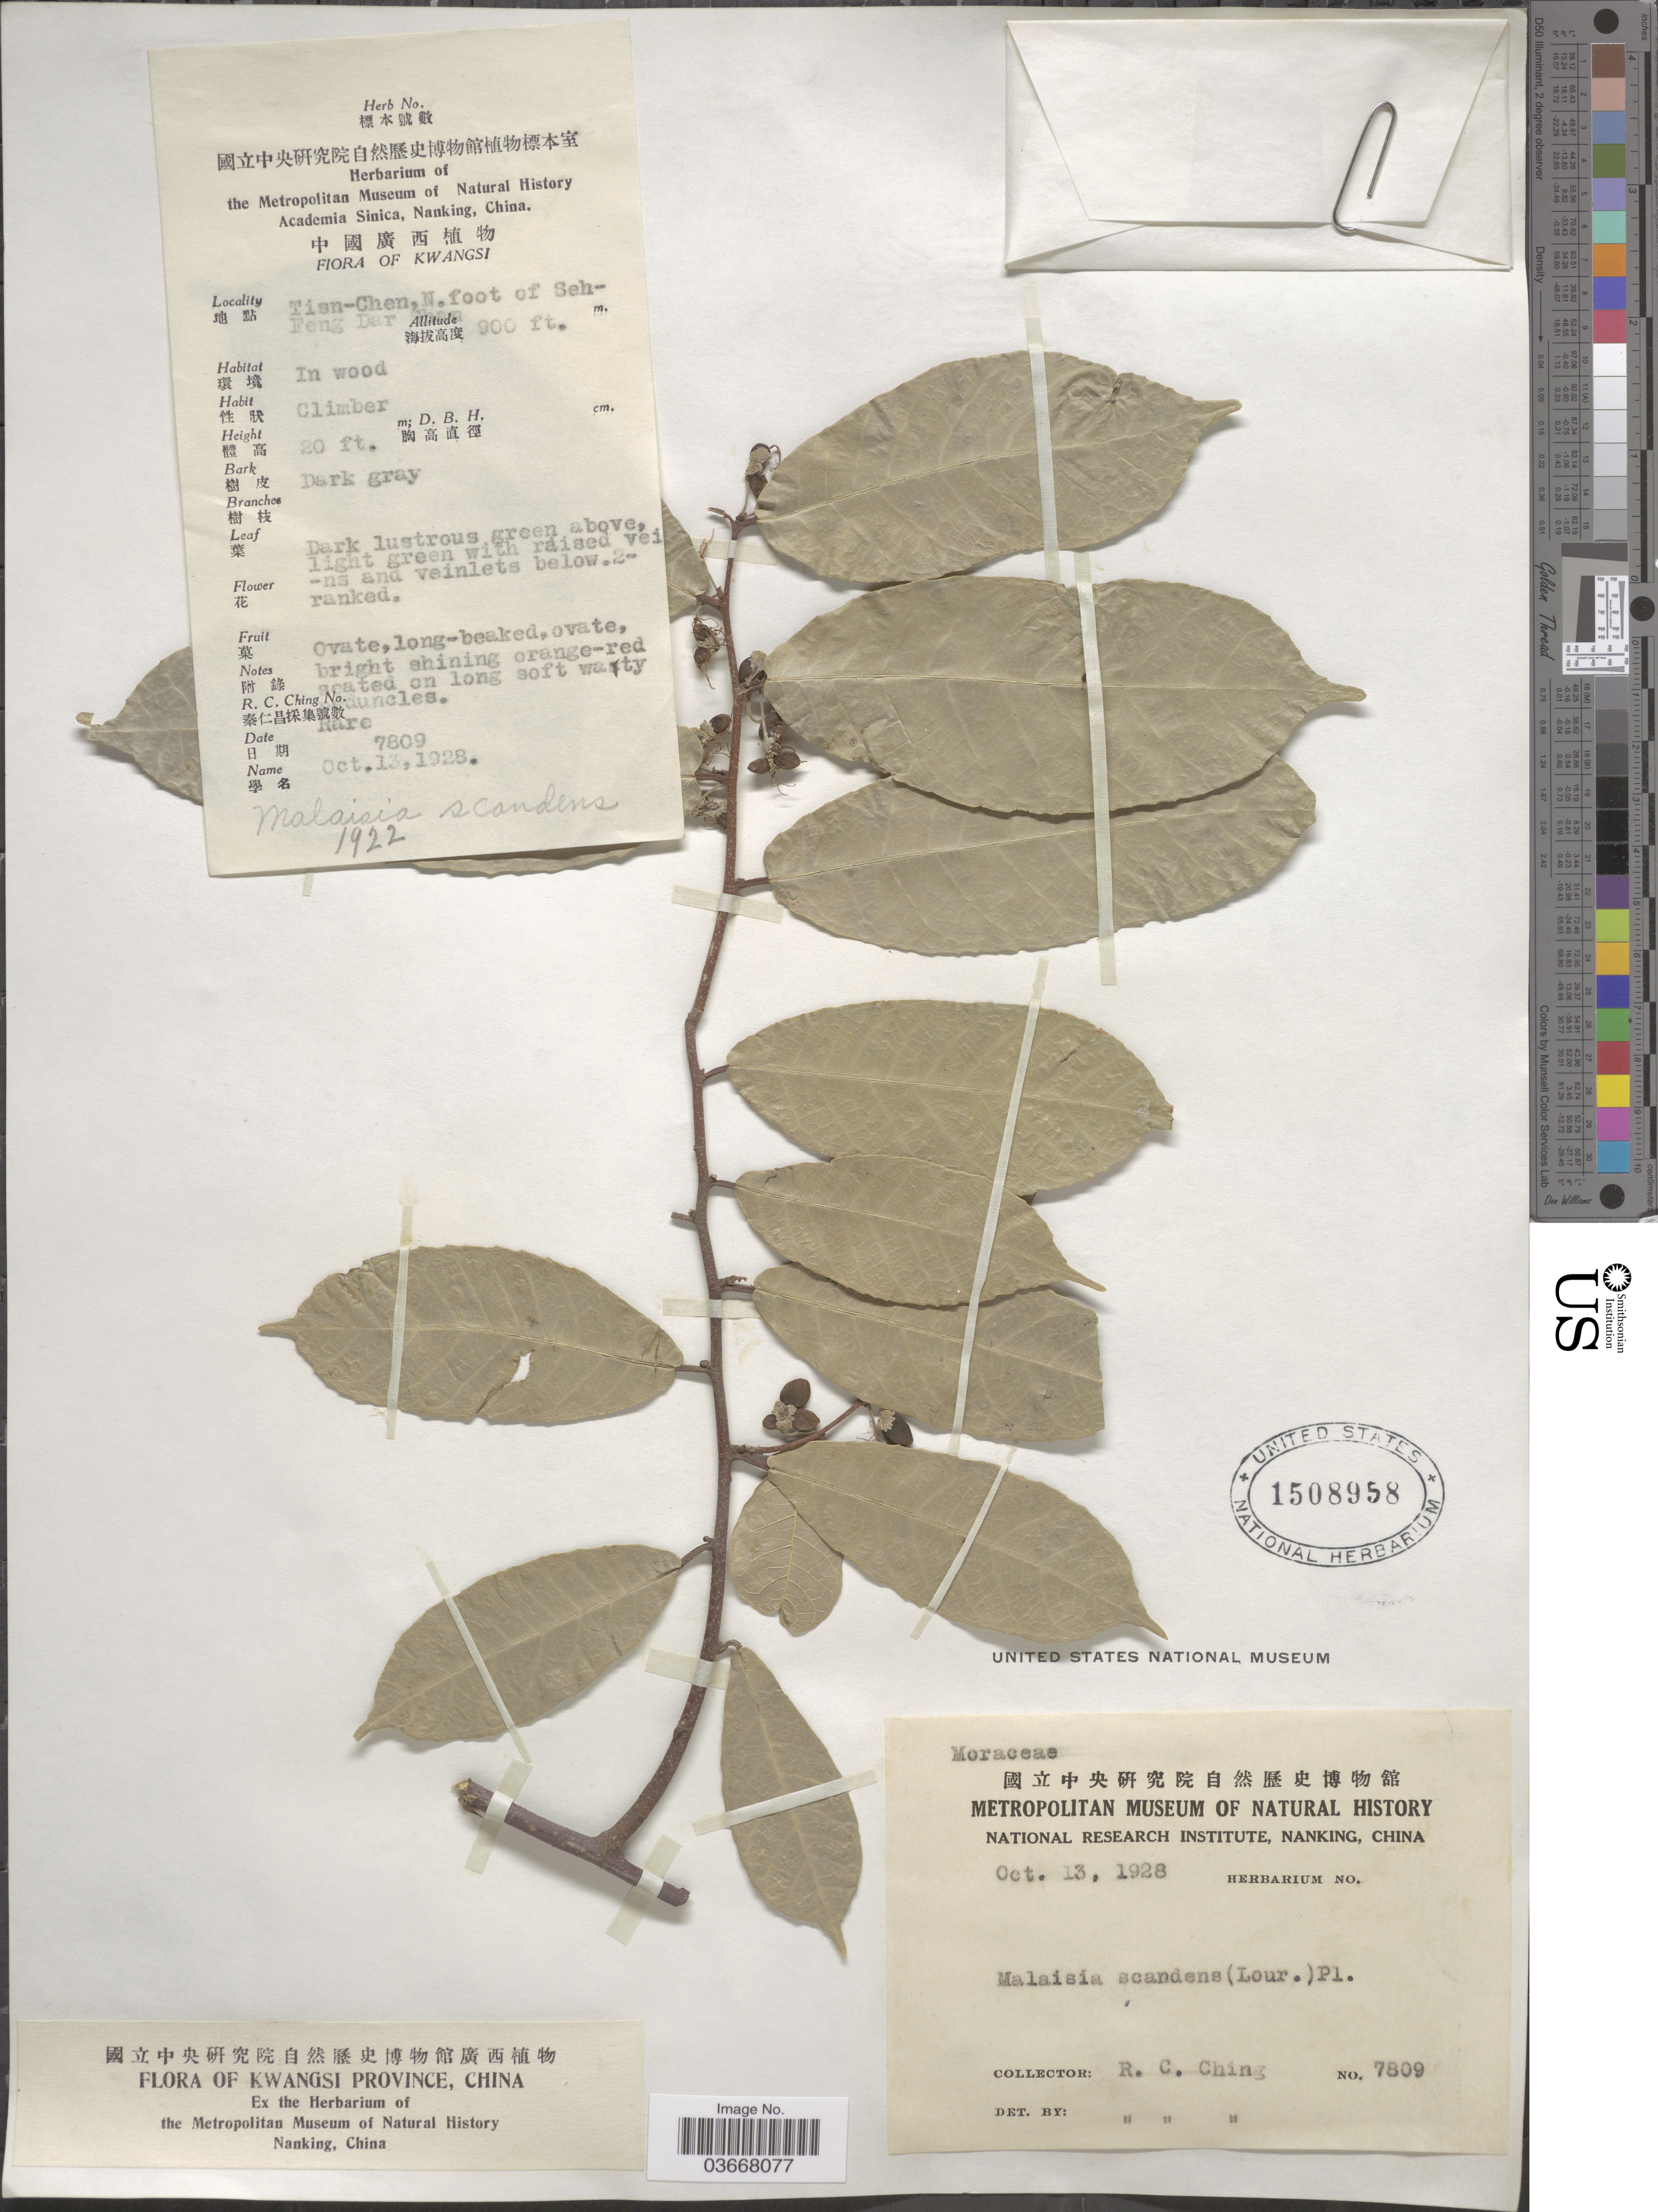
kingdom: Plantae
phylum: Tracheophyta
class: Magnoliopsida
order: Rosales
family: Moraceae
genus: Malaisia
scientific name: Malaisia scandens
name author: (Lour.) Planch.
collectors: R. C. Ching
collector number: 7809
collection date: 1928-10-13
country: China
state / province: Guangxi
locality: Kwangsi Province. Tisn-Chen, N. foot of Seh-Feng Dar Shaa*.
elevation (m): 274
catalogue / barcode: US 1508958